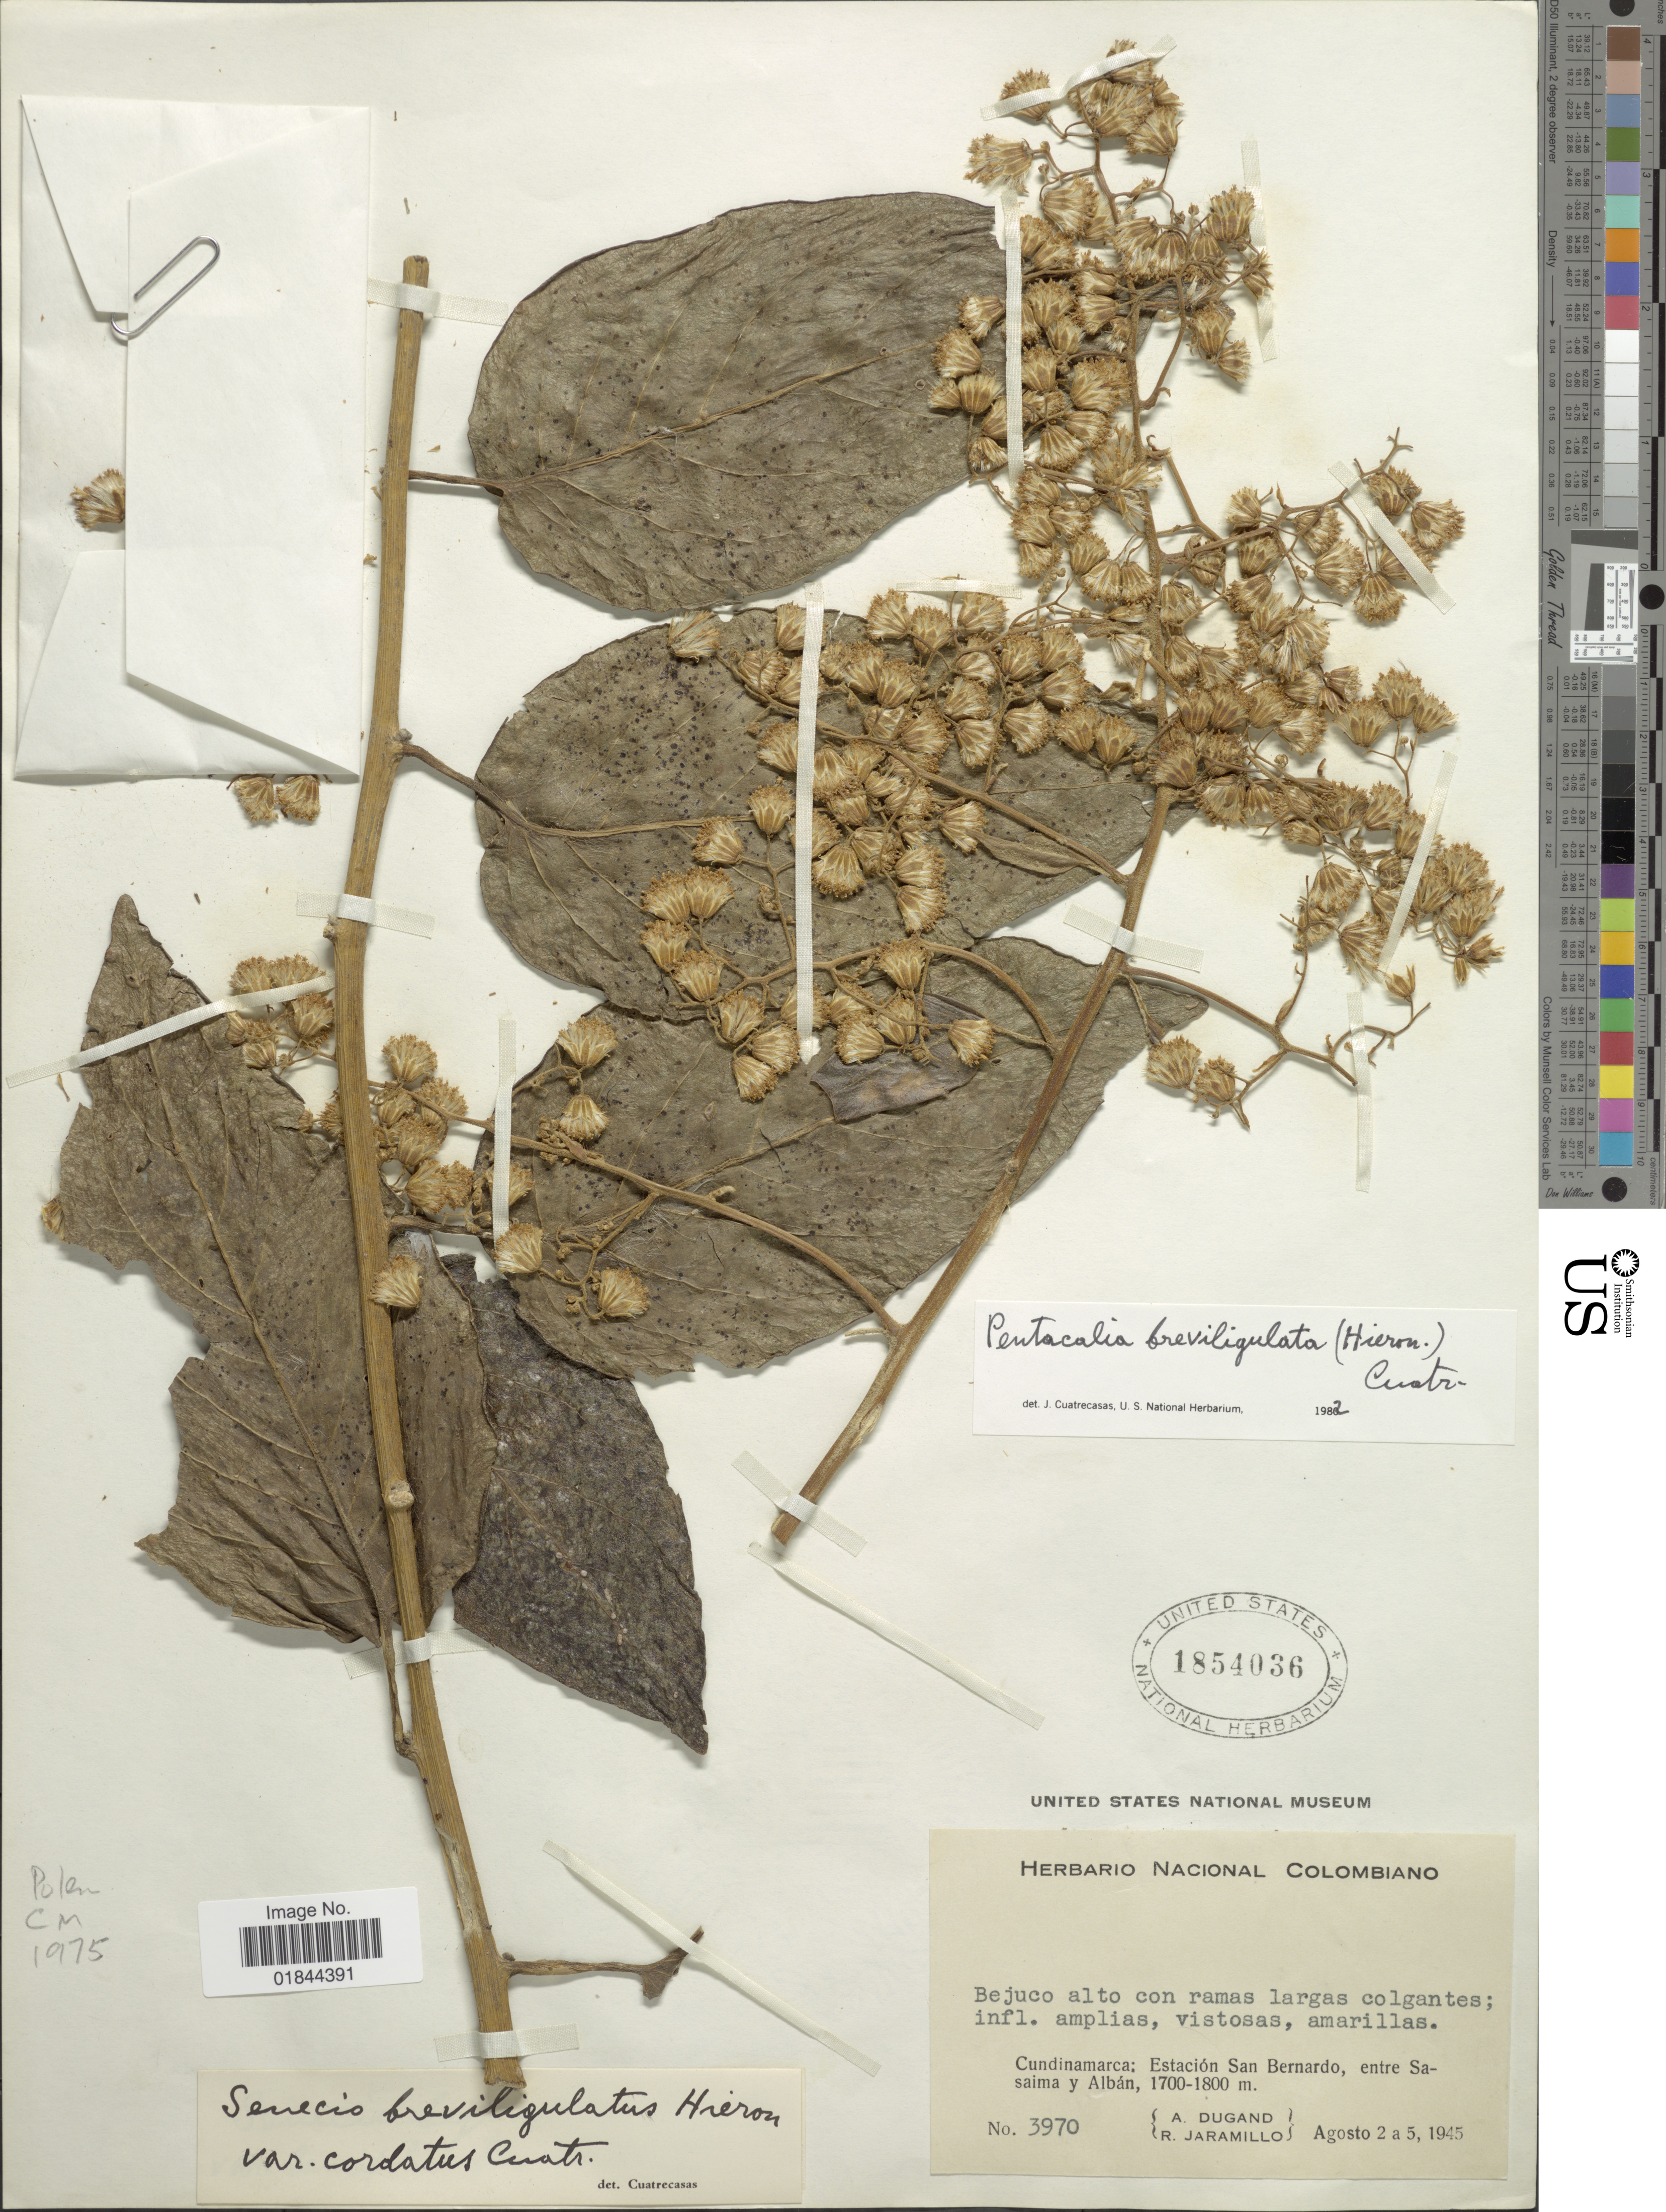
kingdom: Plantae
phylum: Tracheophyta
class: Magnoliopsida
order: Asterales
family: Asteraceae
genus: Pentacalia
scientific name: Pentacalia breviligulata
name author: (Hieron.) Cuatrec.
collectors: A. Dugand & R. Jaramillo M.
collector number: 3970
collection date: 1945-08-02/1945-08-05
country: Colombia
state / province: Cundinamarca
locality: Estación San Bernardo, entre Sasaima y Albán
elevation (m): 1700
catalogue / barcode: US 1854036